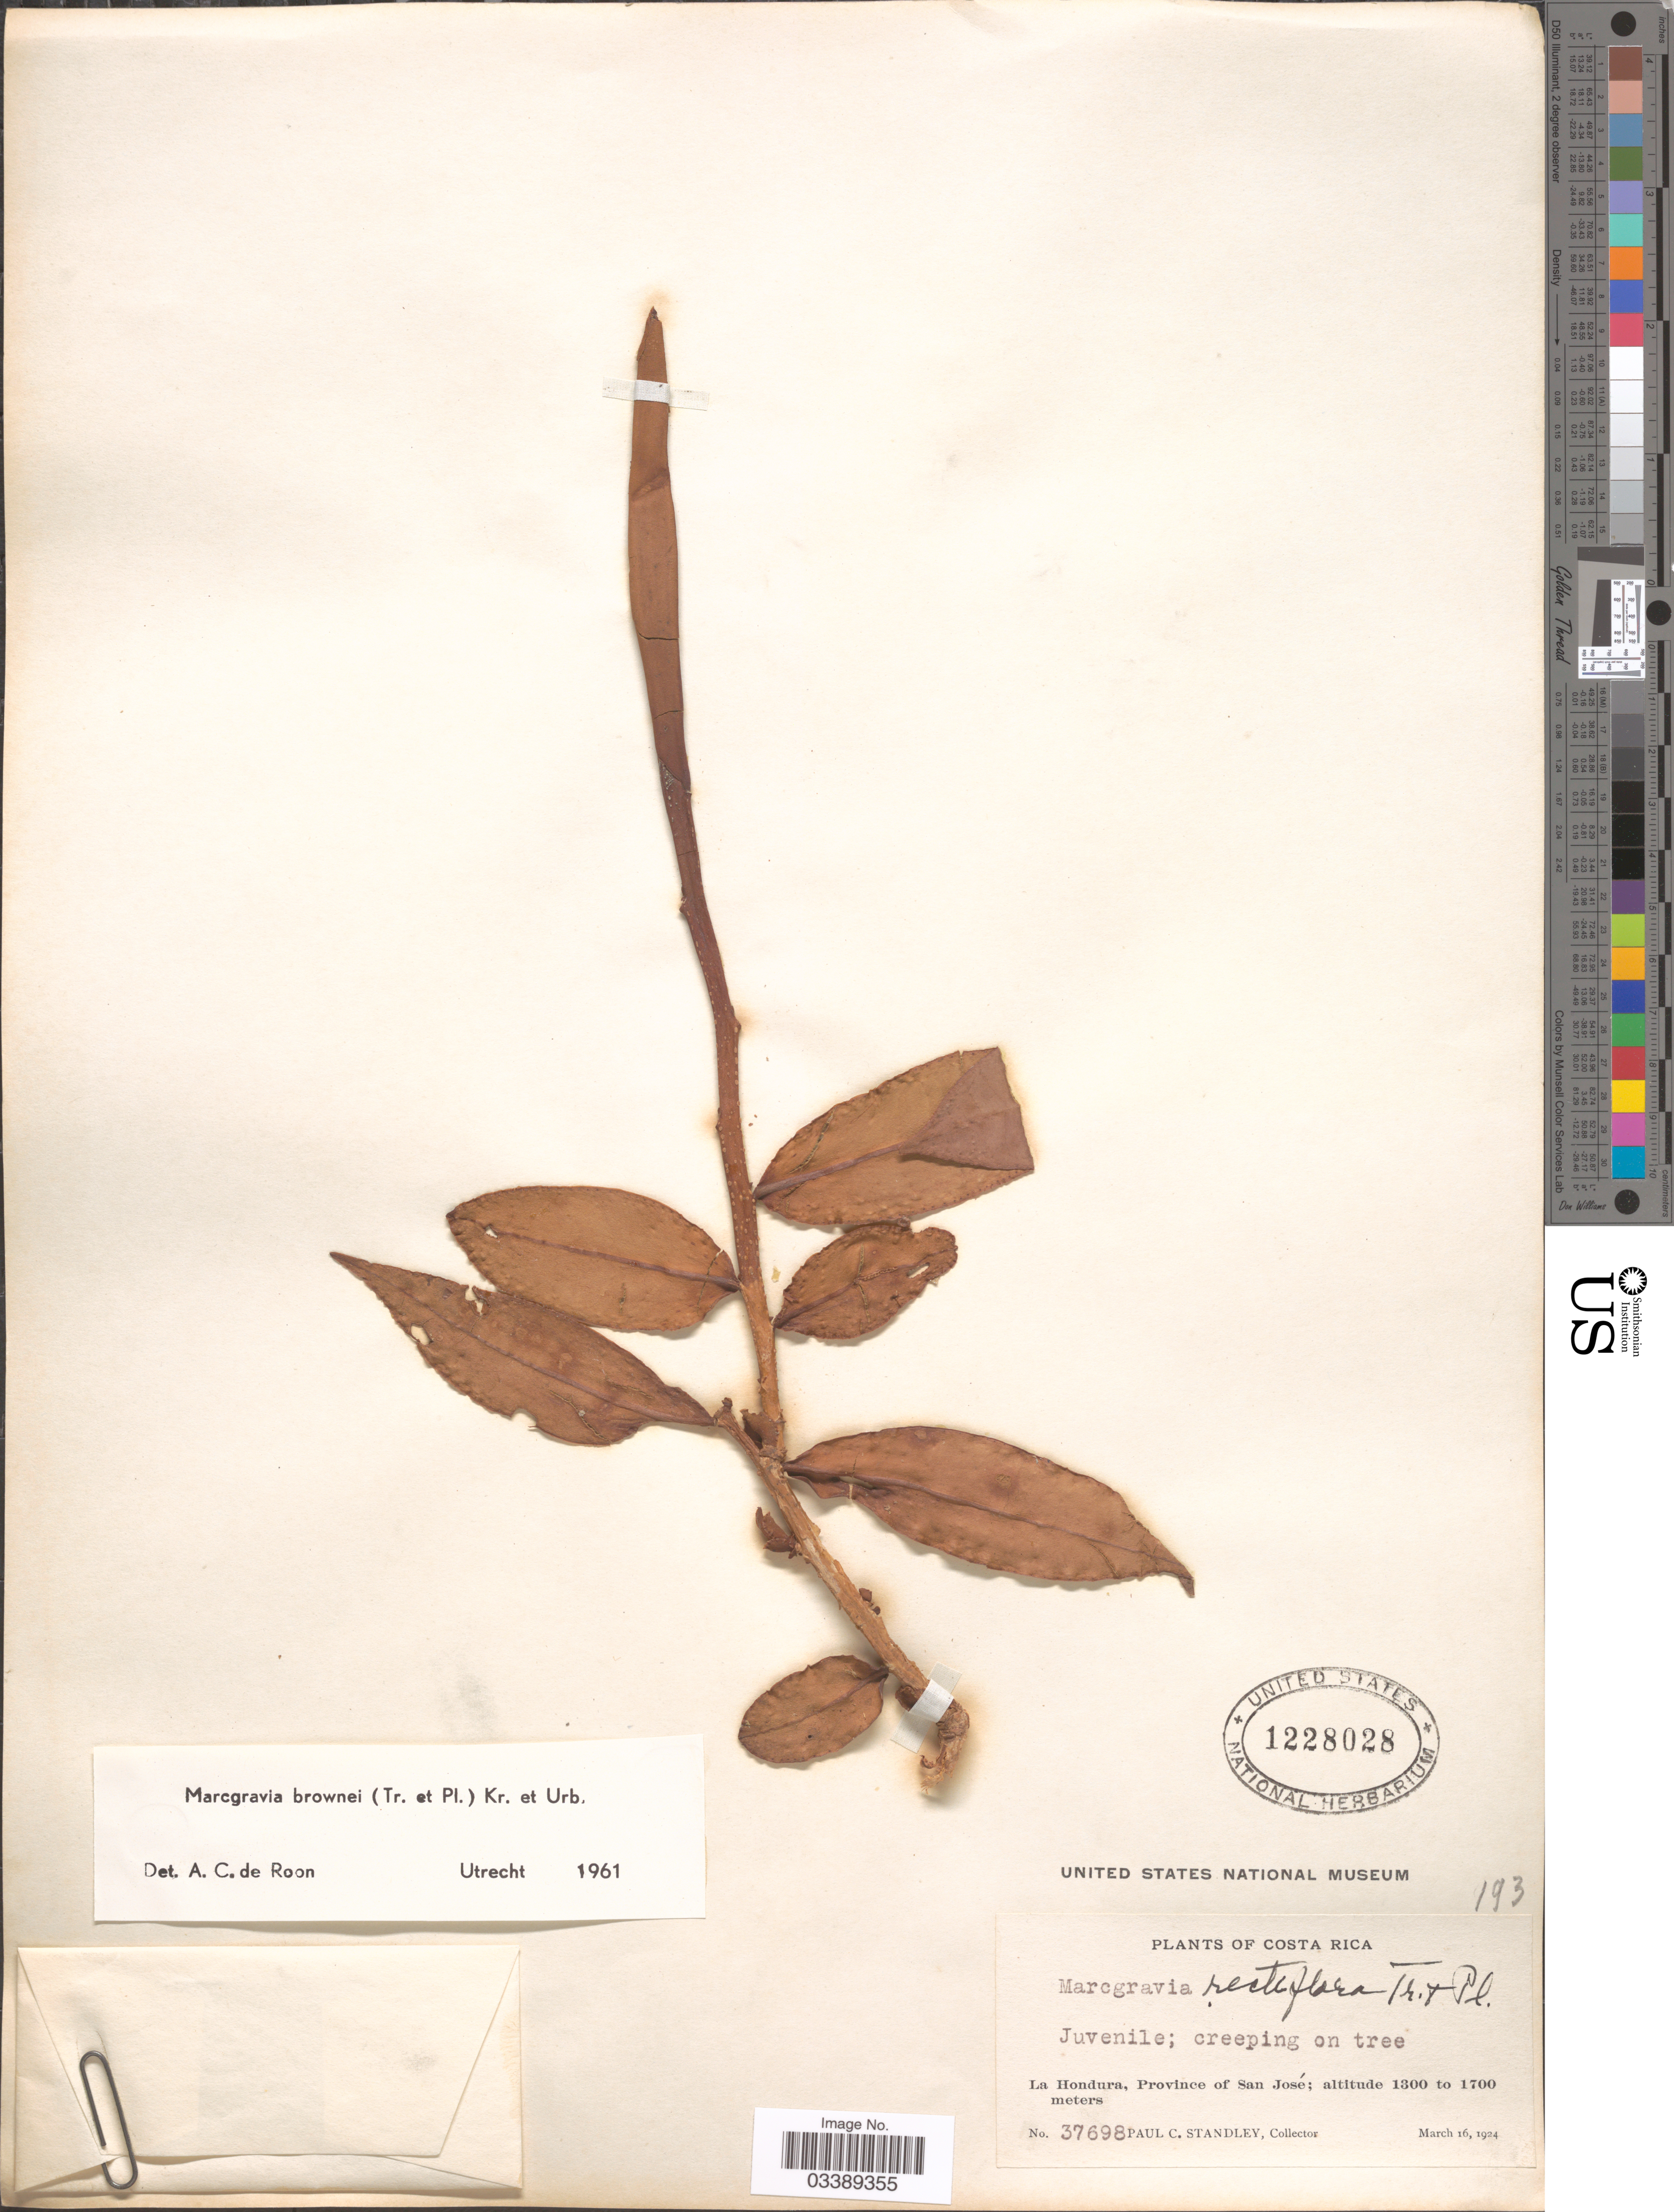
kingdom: Plantae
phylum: Tracheophyta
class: Magnoliopsida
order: Ericales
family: Marcgraviaceae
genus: Marcgravia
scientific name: Marcgravia brownei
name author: (Triana & Planch.) Krug & Urb.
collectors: P. C. Standley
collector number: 37698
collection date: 1924-03-16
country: Costa Rica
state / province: San José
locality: La Hondura.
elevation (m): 1300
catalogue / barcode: US 1228028